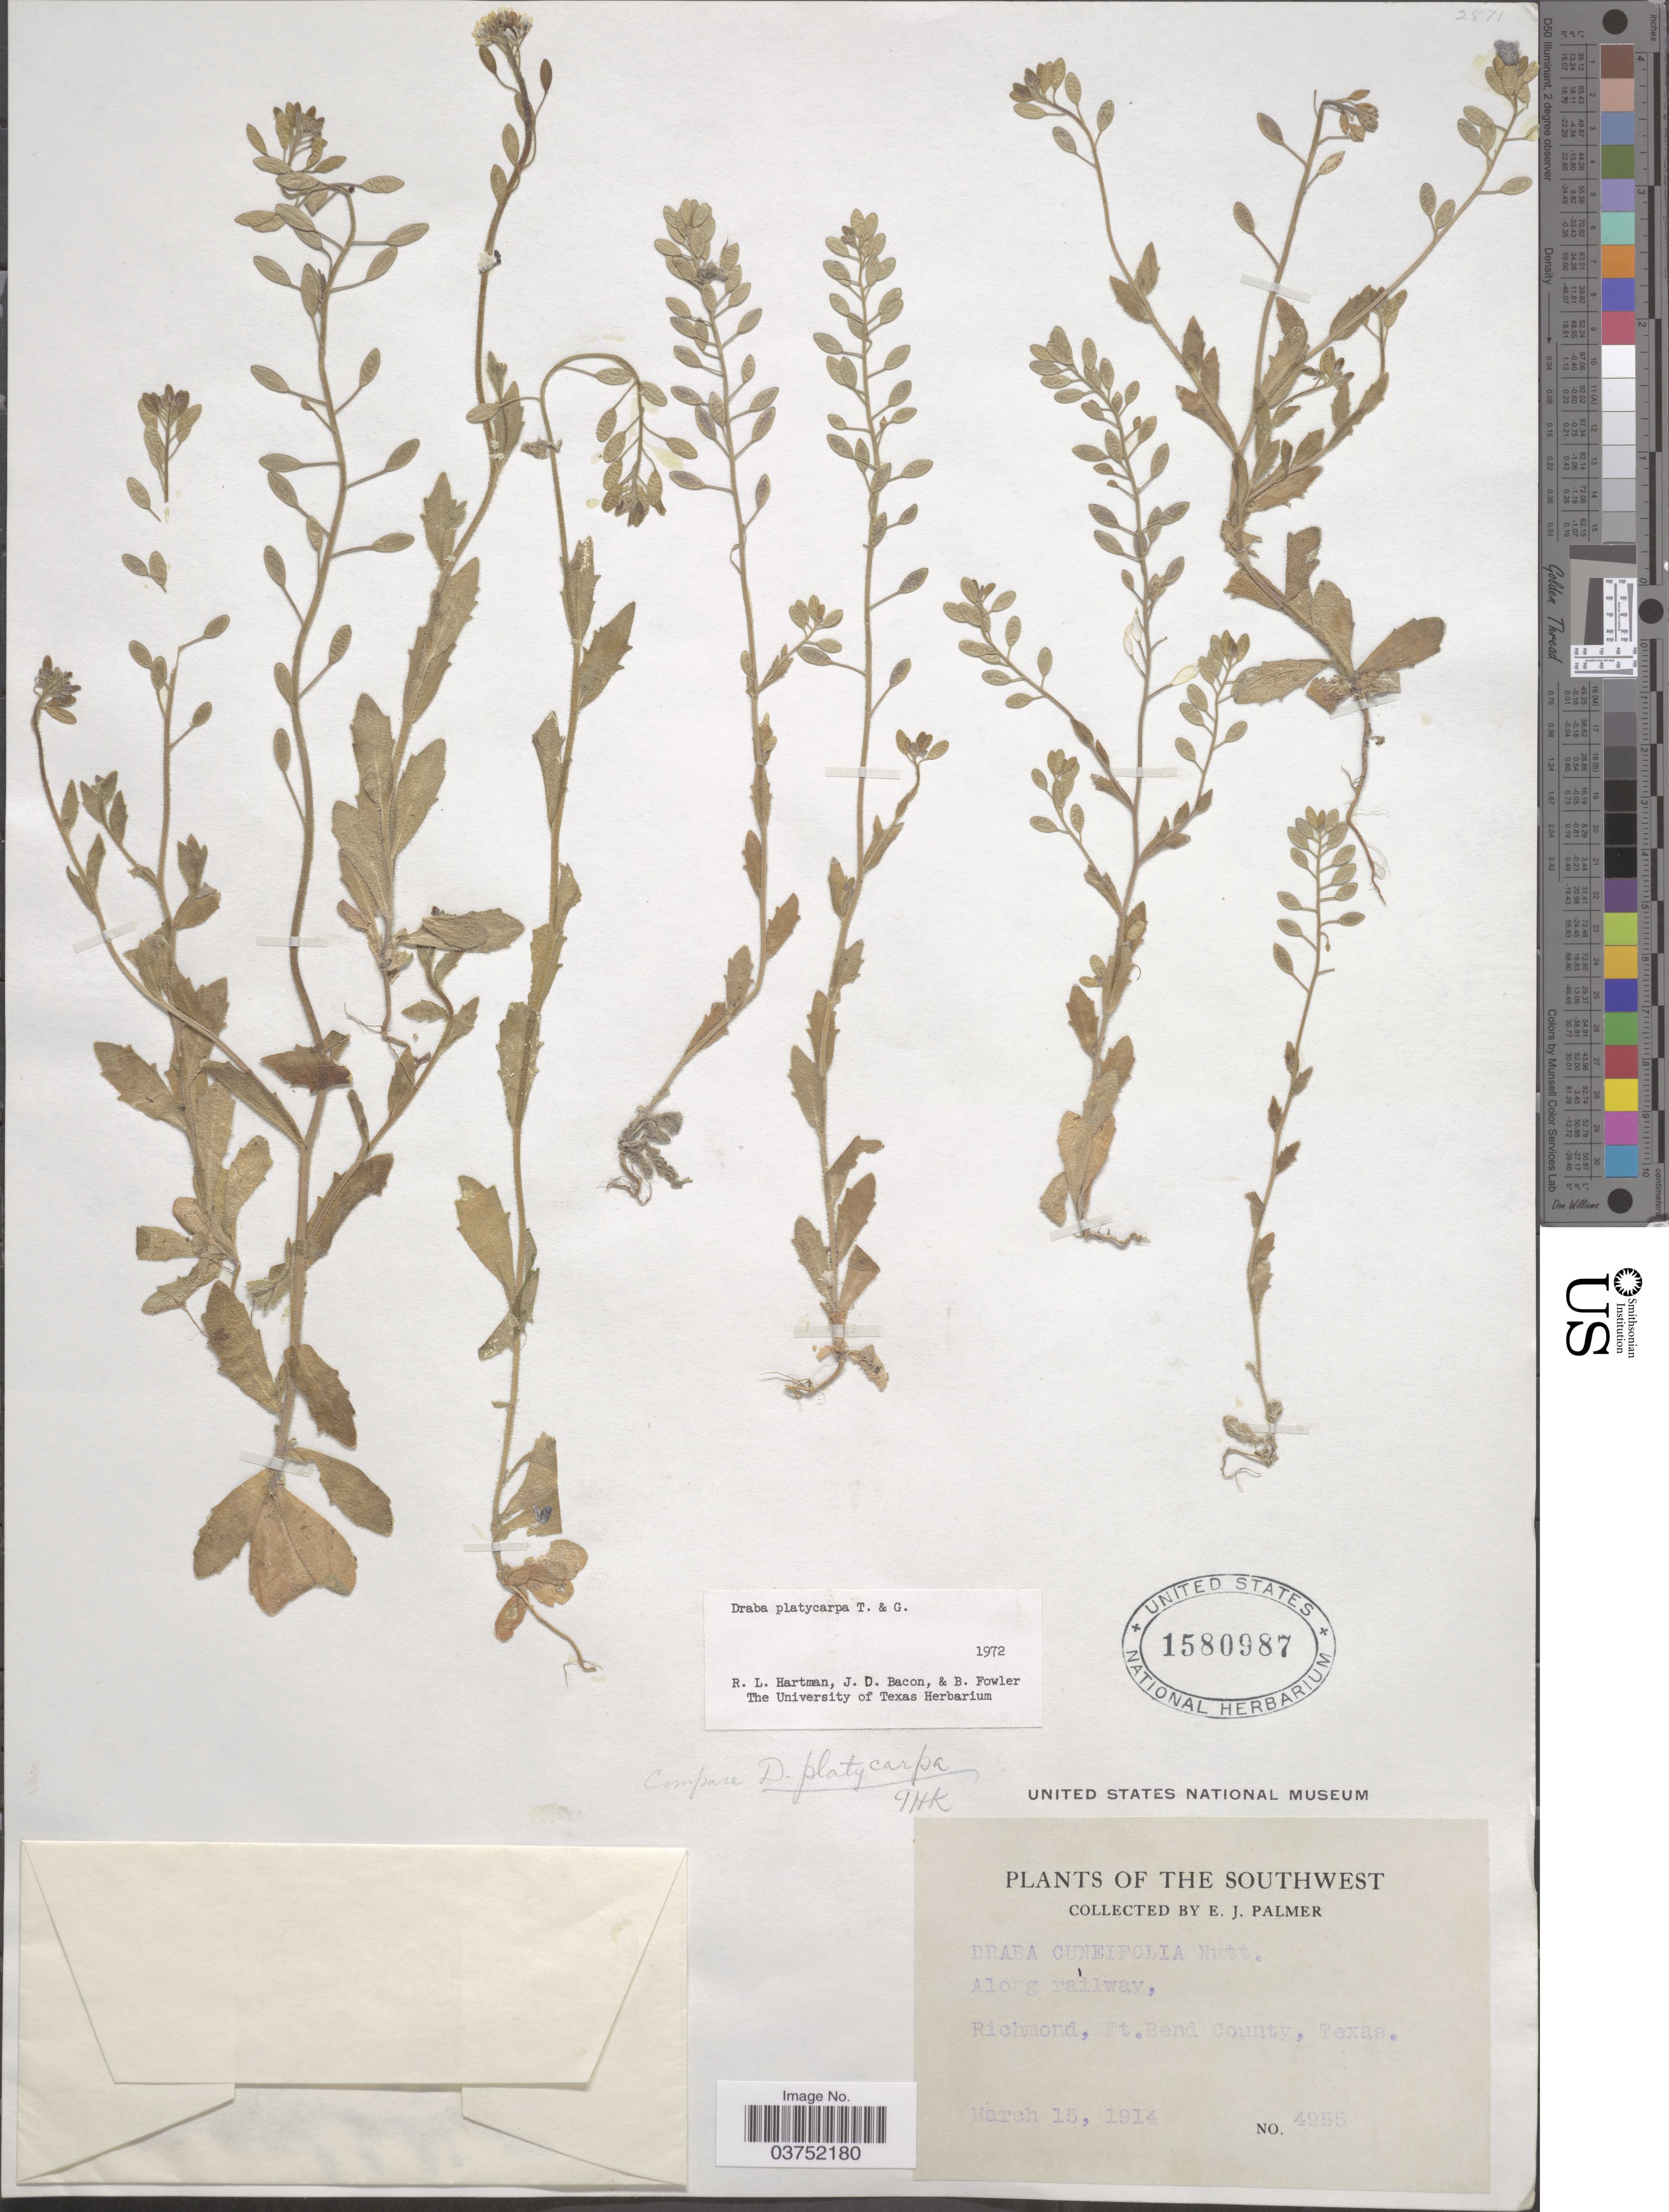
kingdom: Plantae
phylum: Tracheophyta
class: Magnoliopsida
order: Brassicales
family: Brassicaceae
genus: Draba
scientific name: Draba platycarpa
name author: Torr. & A. Gray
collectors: E. J. Palmer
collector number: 4955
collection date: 1914-03-15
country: United States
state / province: Texas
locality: Southwest. Along railway. Richmond, Ft.Bend County.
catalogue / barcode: US 1580987